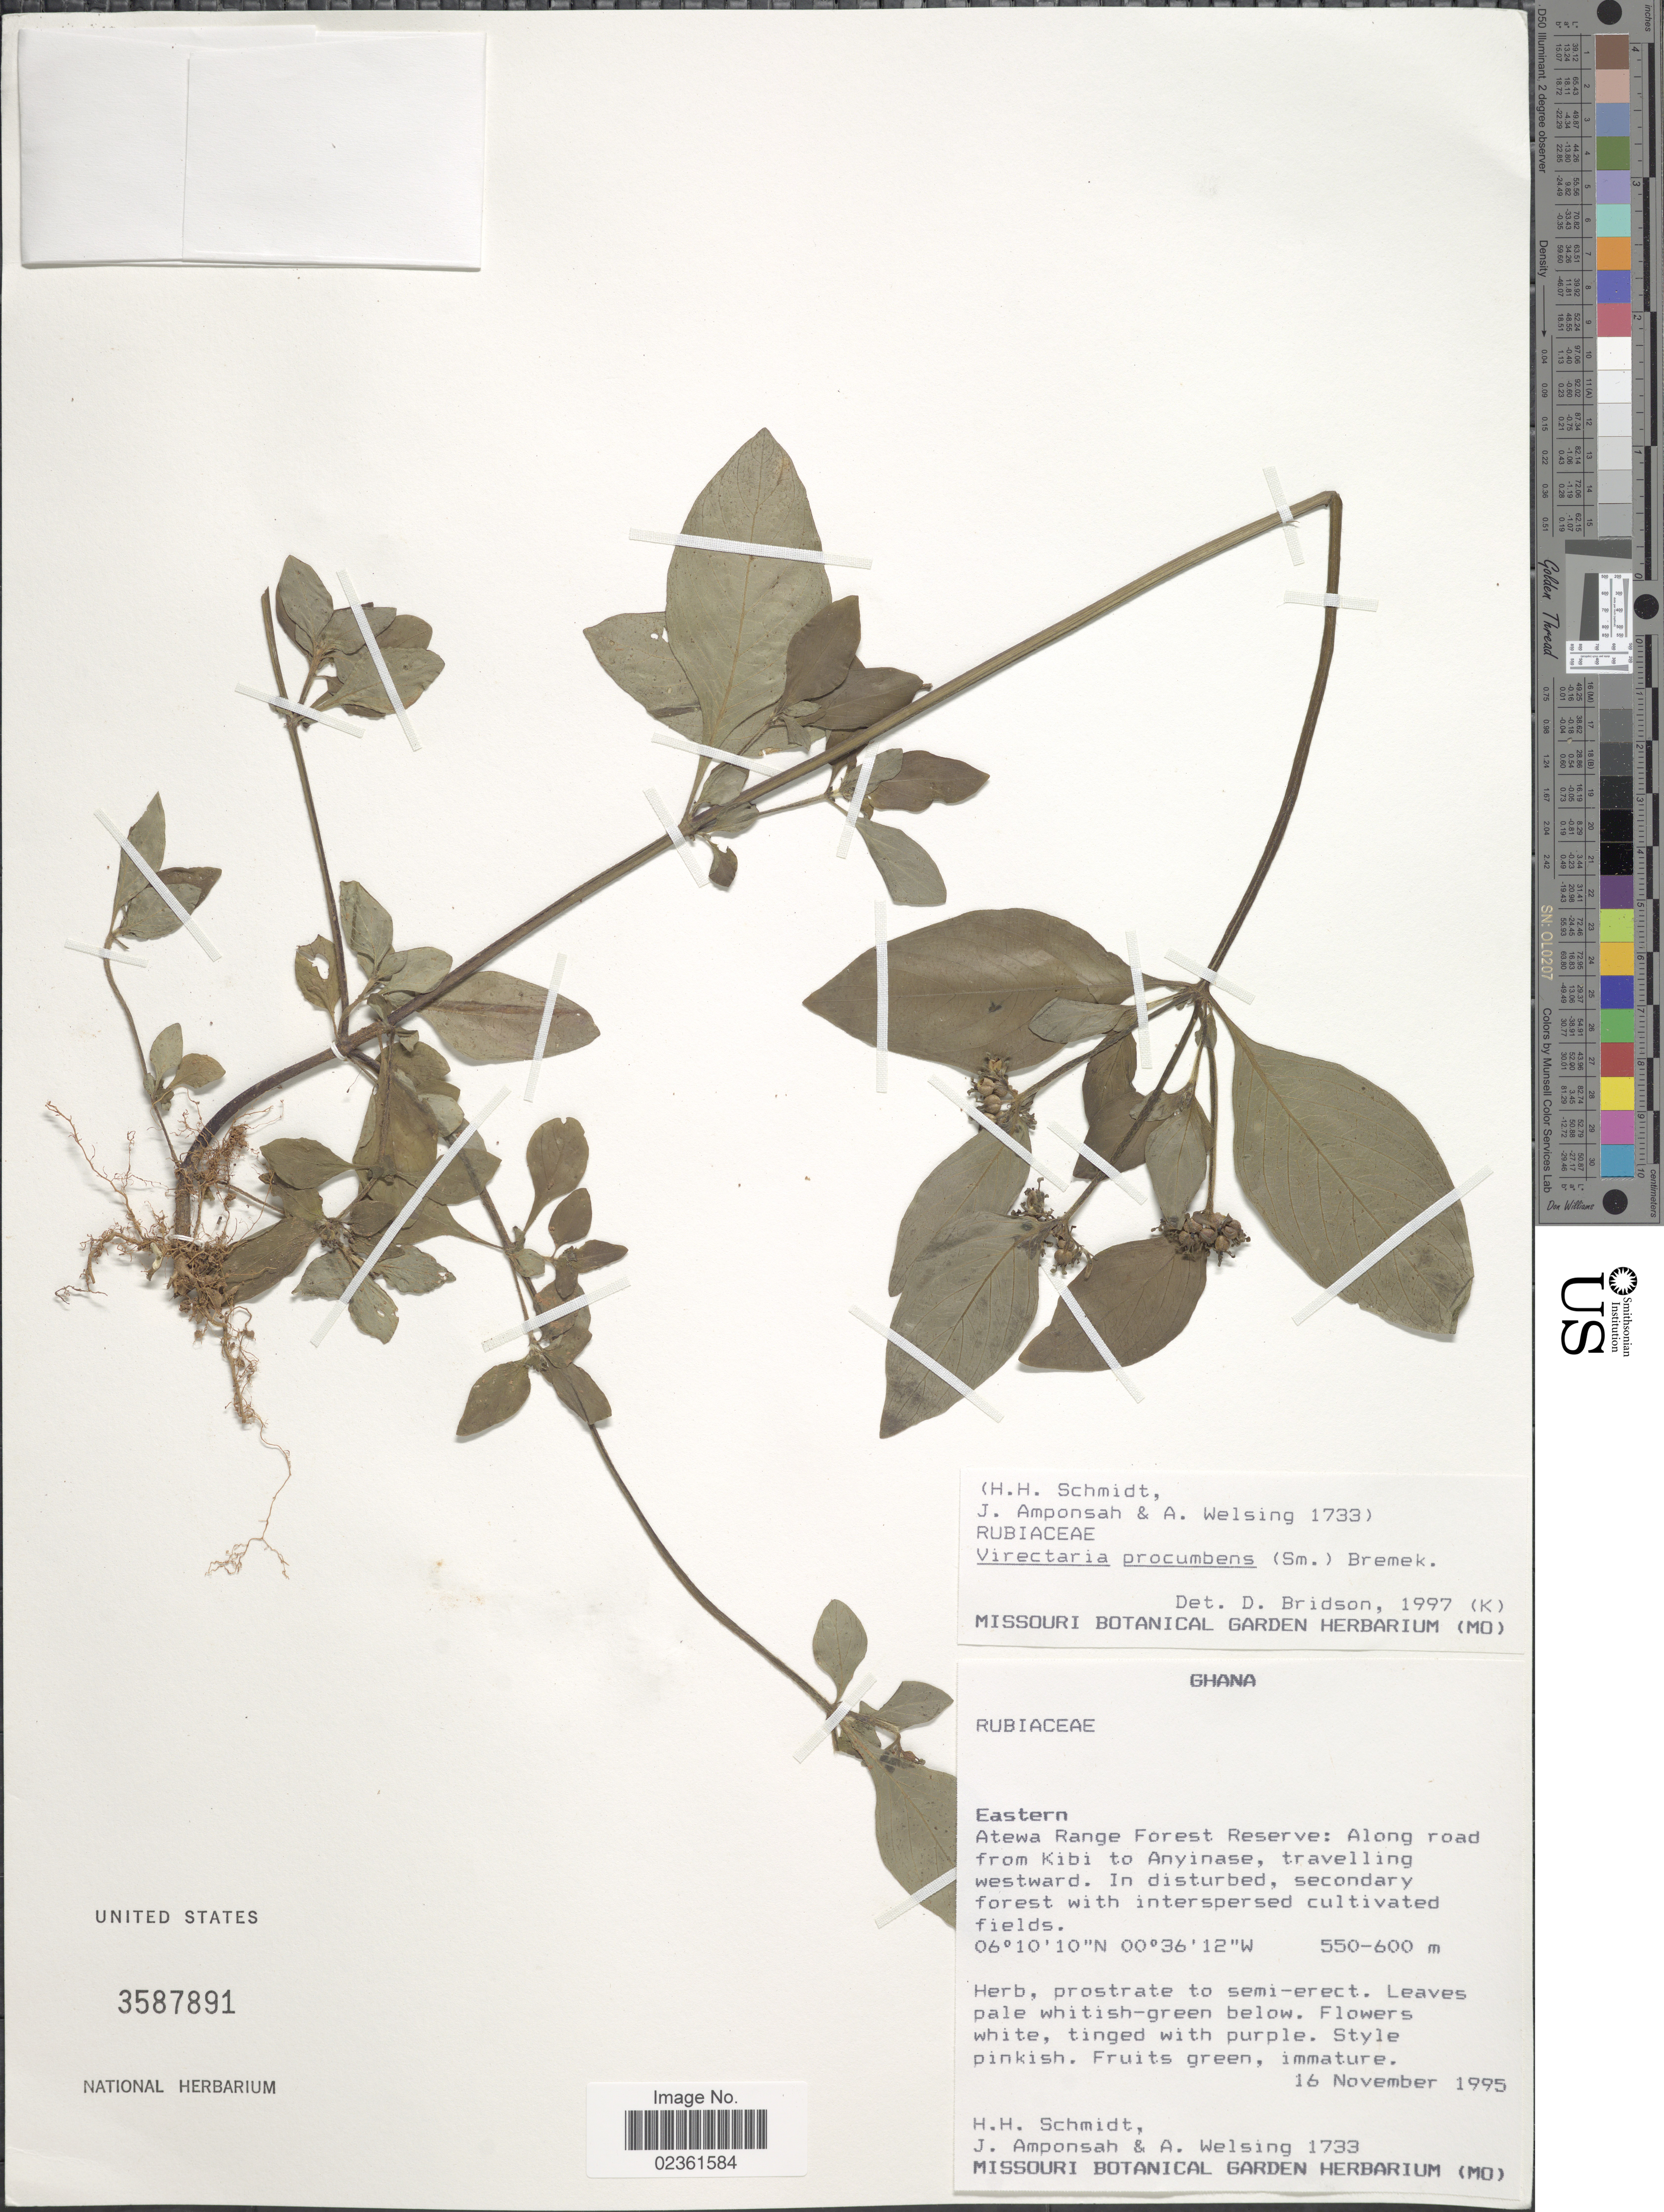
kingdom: Plantae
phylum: Tracheophyta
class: Magnoliopsida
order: Gentianales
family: Rubiaceae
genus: Virectaria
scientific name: Virectaria procumbens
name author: (Sm.) Bremek.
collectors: H. H. Schmidt, J. Amponsah & A. Welsing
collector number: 1733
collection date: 1995-11-16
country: Ghana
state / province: Eastern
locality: Atewa Range Forest Reserve: Along road from Kibi to Anyinase, traveling westward.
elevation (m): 550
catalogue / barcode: US 3587891